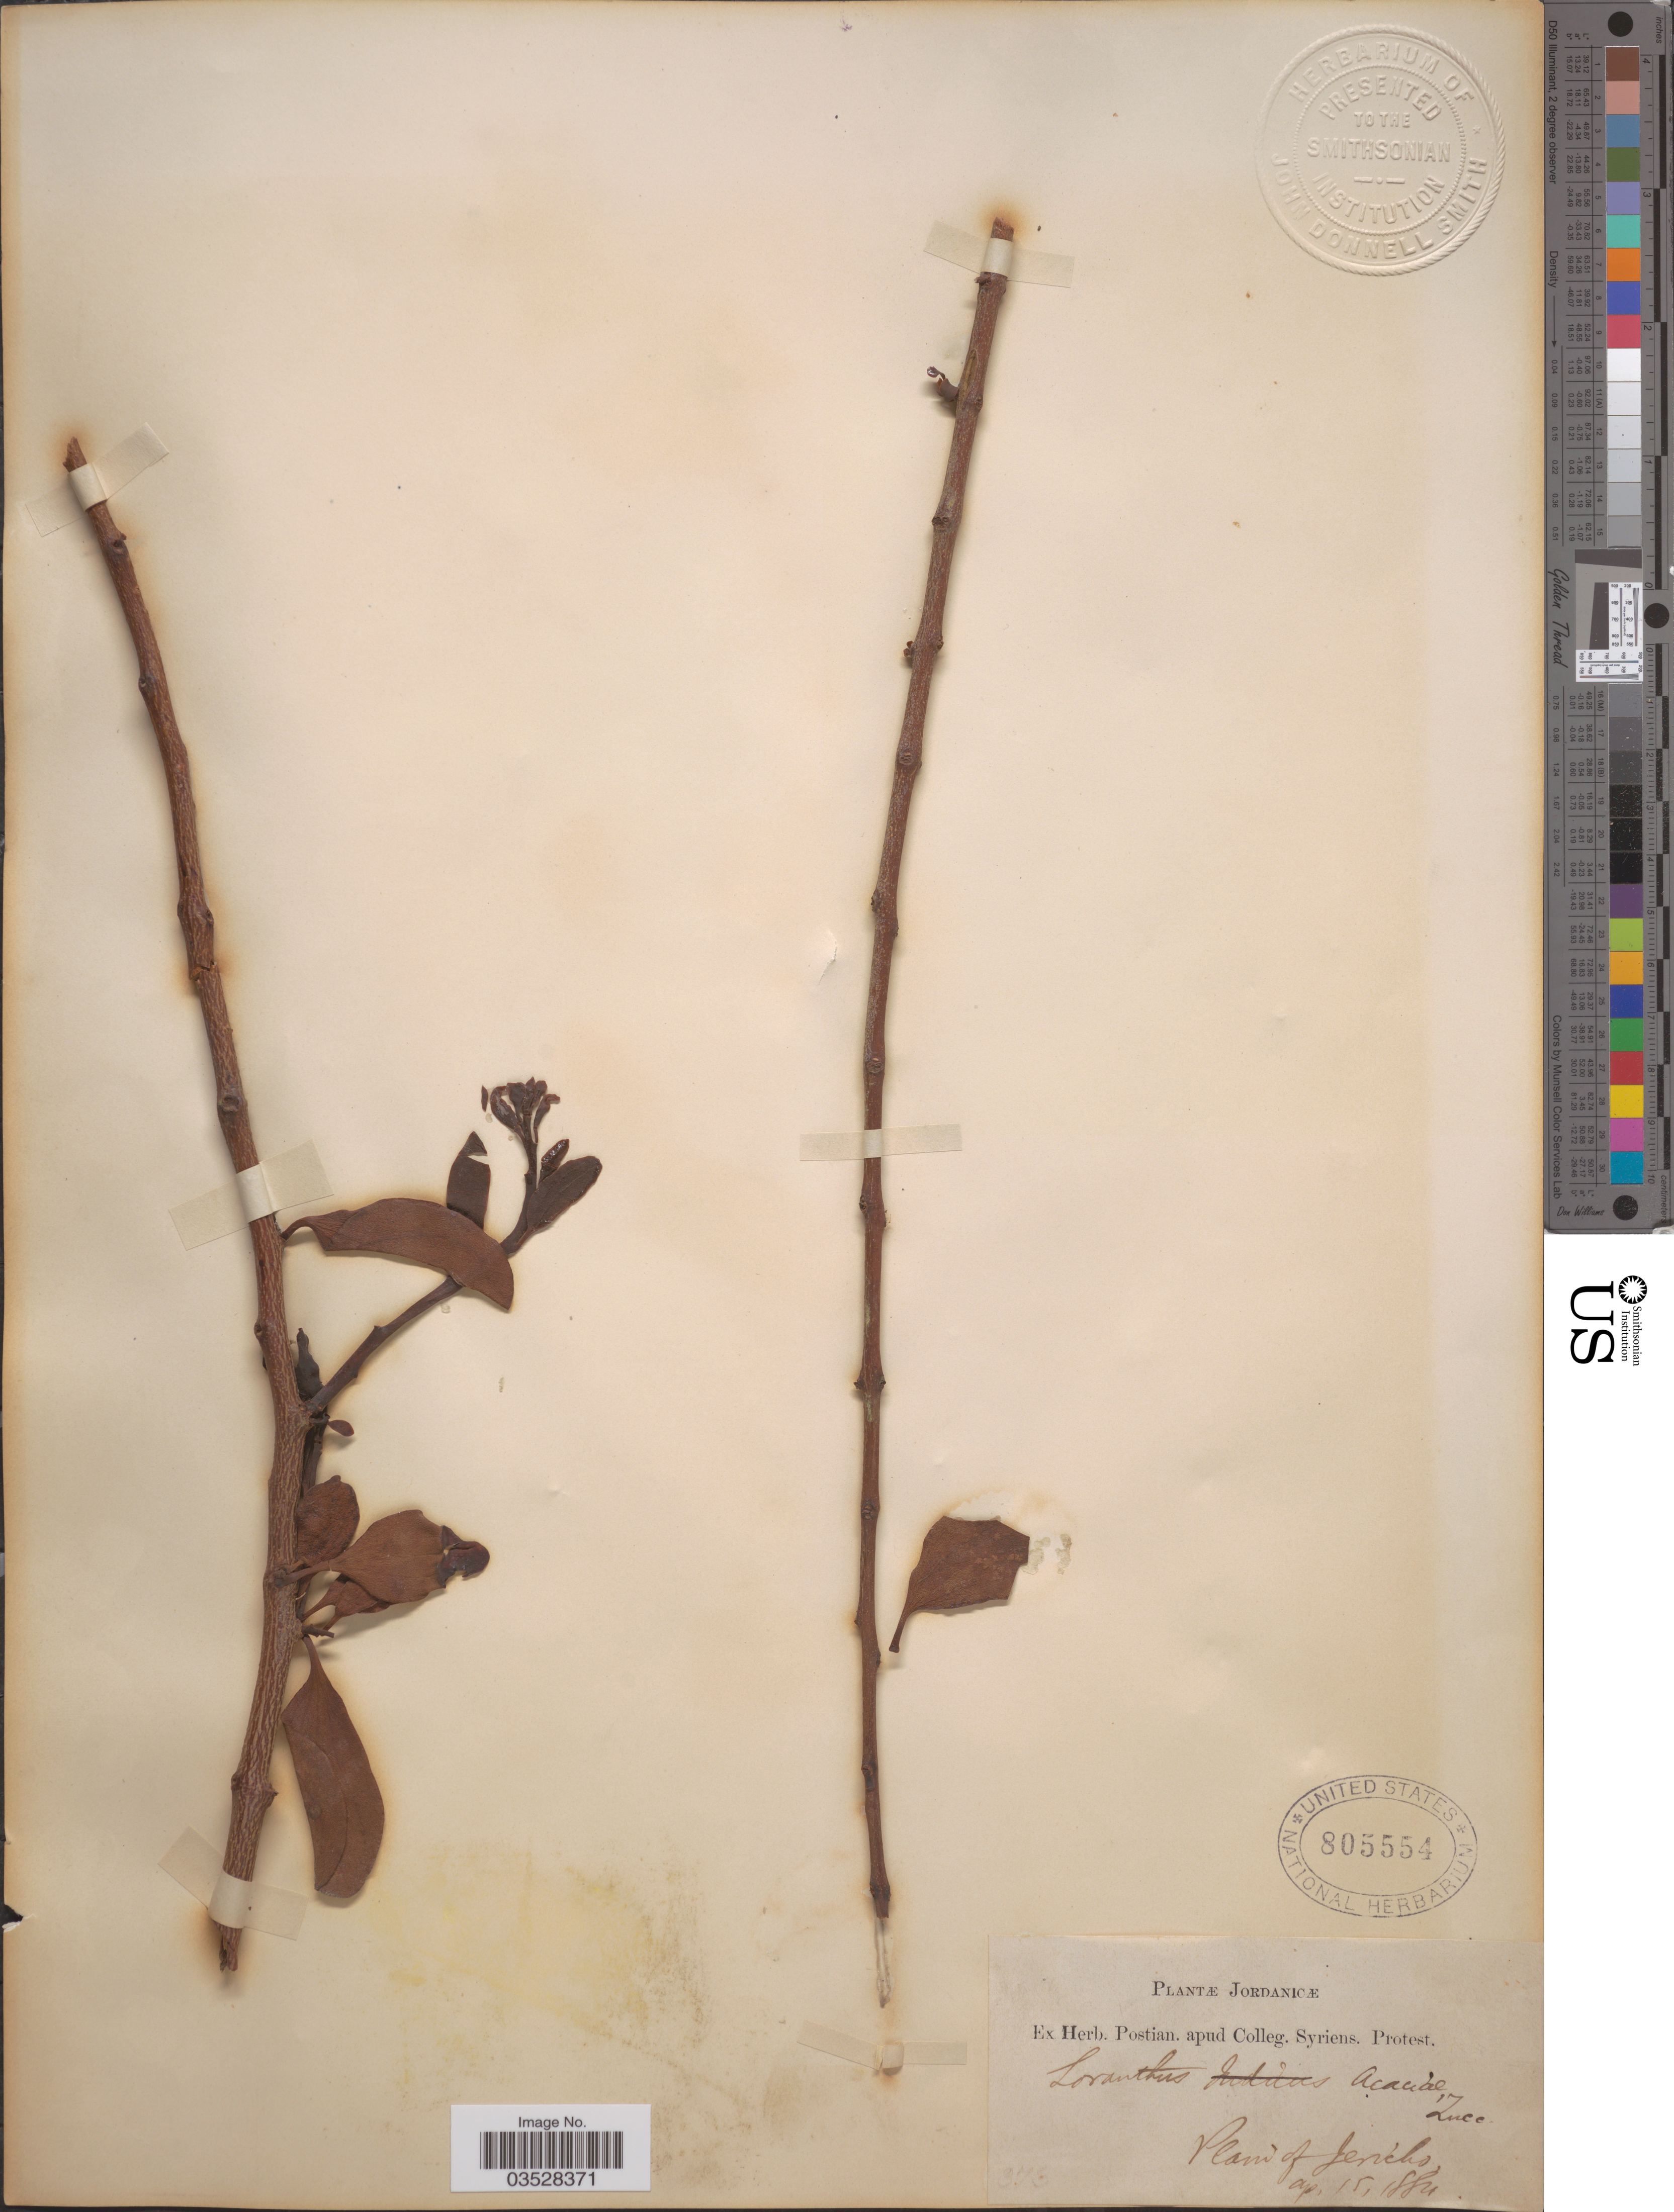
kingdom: Plantae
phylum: Tracheophyta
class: Magnoliopsida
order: Santalales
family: Loranthaceae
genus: Loranthus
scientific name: Loranthus acaciae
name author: Zucc.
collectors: ex herb. Postian. apud Colleg. Syriens. Protest. USE "Fannie P. A. Shepard" (10308853) AS PRIMARY COLLECTOR INSTEAD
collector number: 376*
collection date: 1884-04-15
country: Jordan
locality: Plain of Jericho.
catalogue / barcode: US 805554